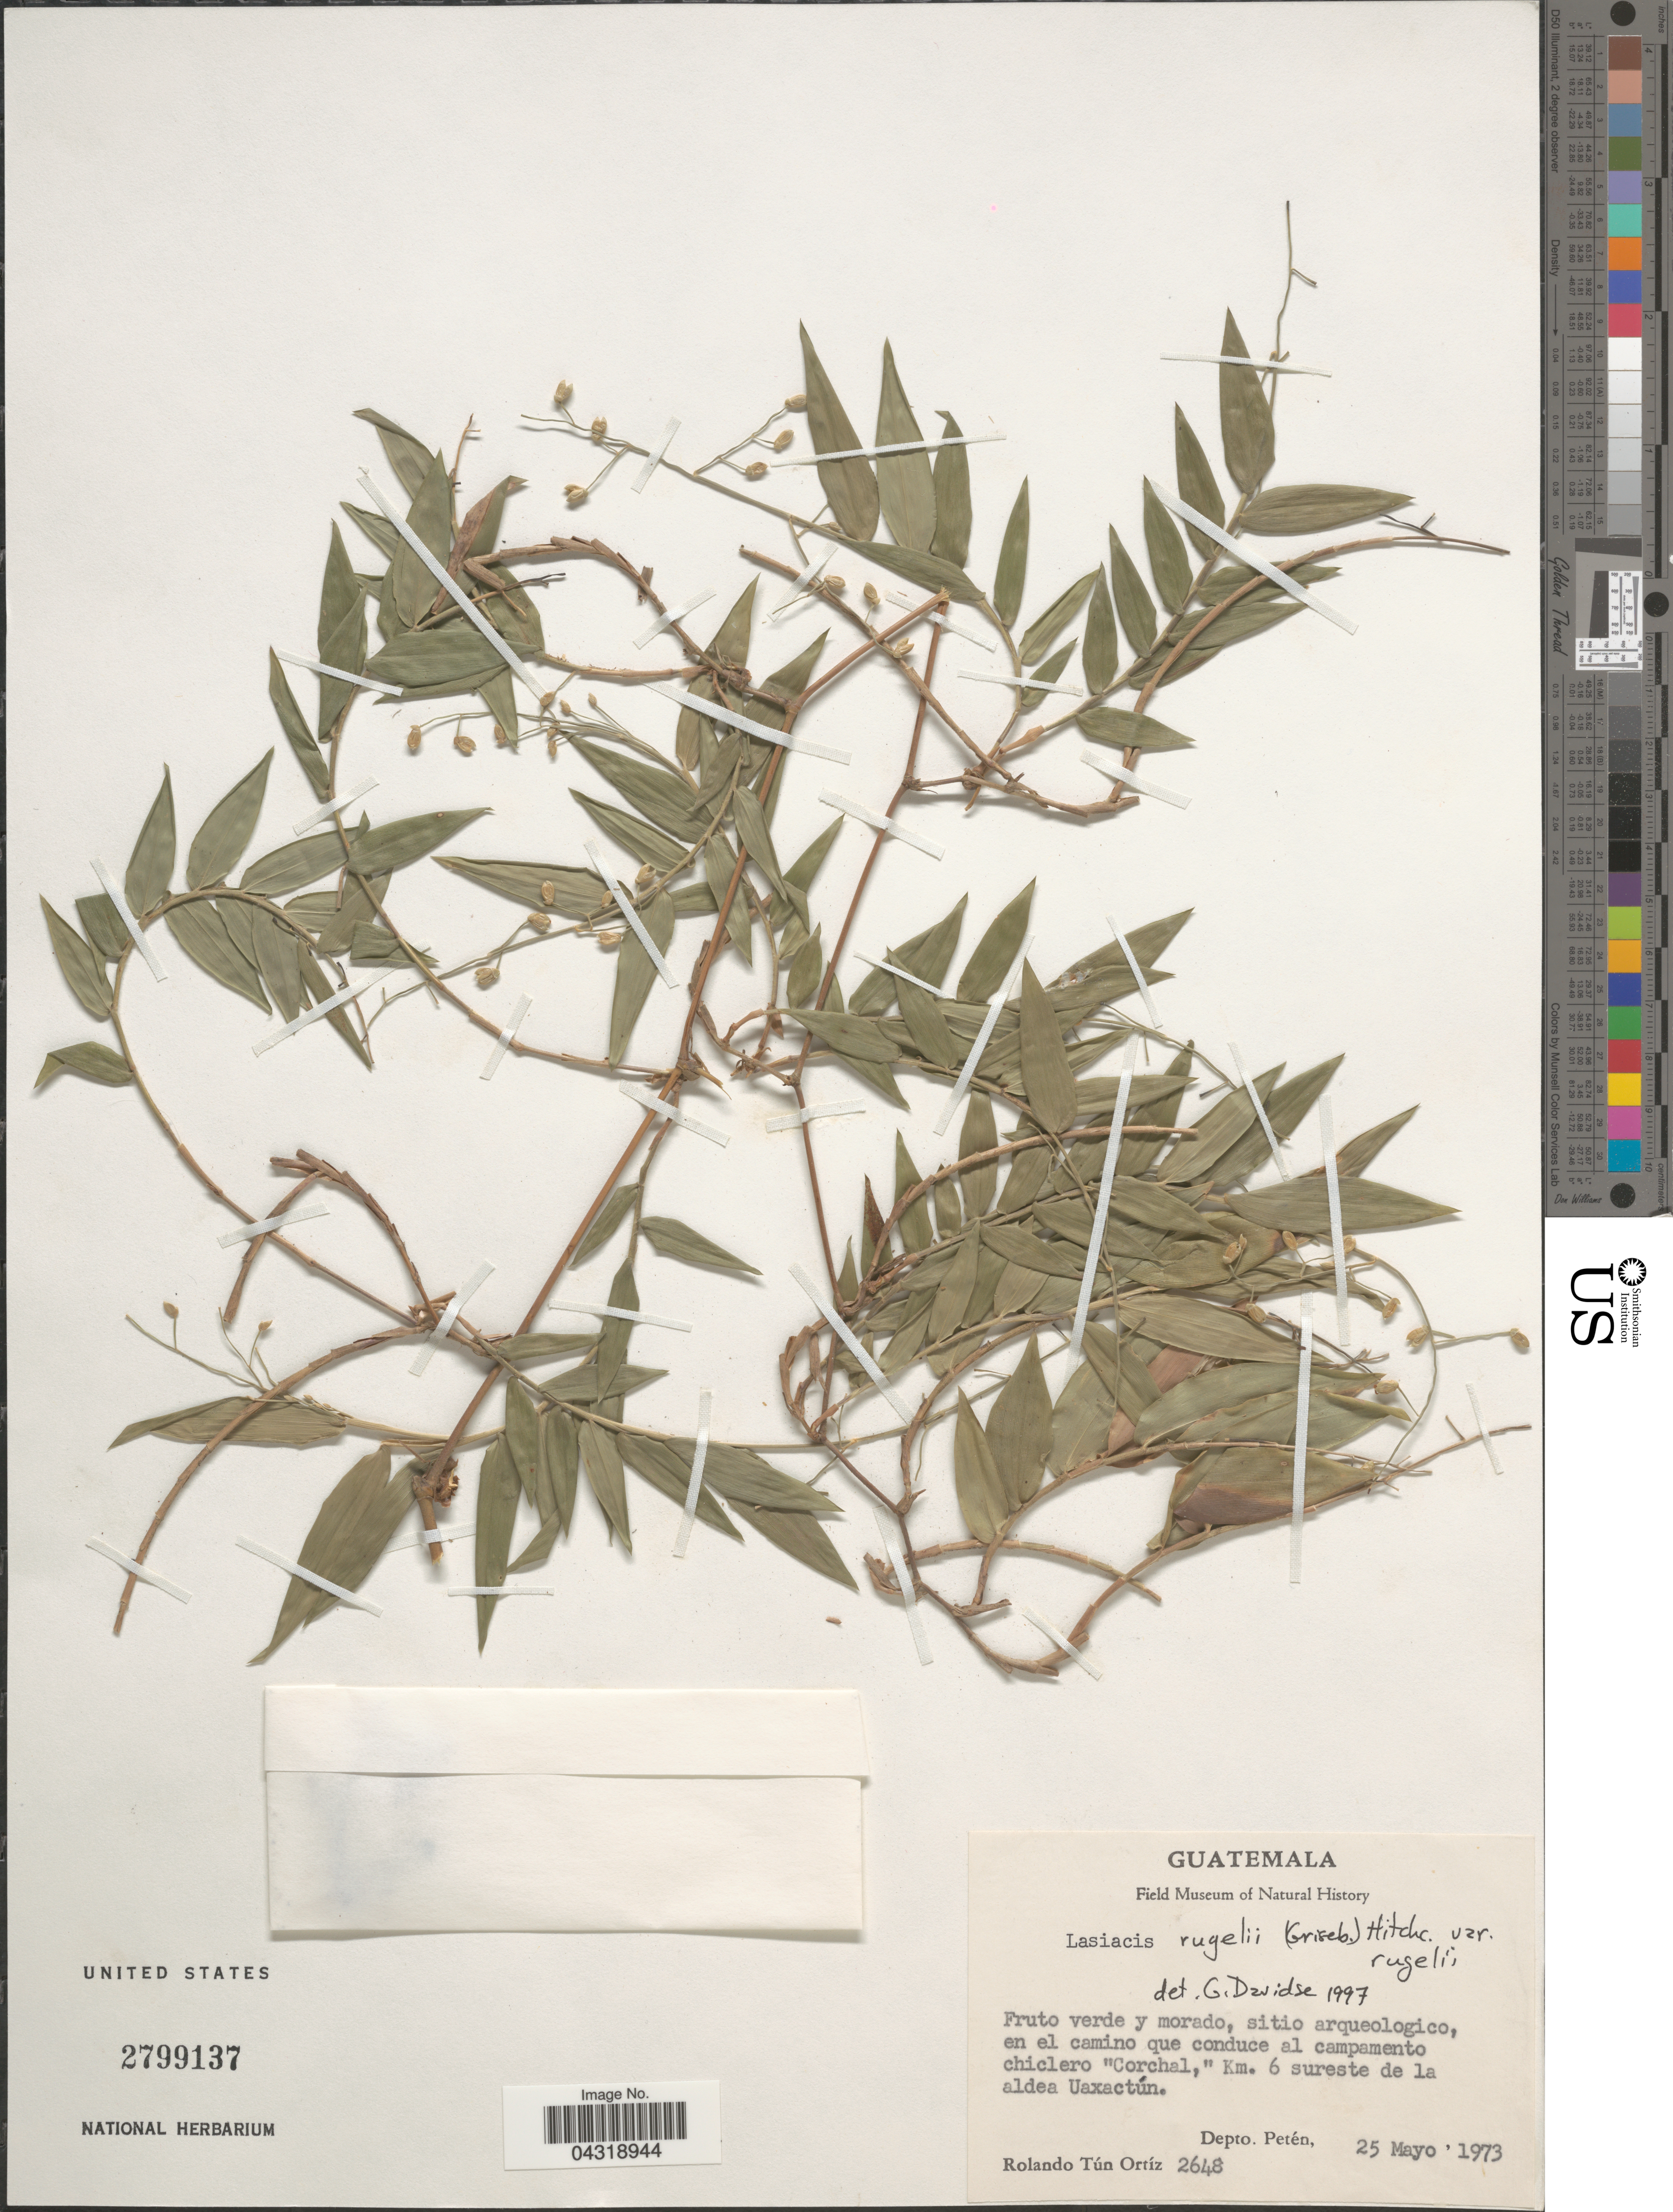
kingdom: Plantae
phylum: Tracheophyta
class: Liliopsida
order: Poales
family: Poaceae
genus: Lasiacis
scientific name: Lasiacis rugelii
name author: (Griseb.) Hitchc.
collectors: R. Ortiz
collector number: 2648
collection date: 1973-05-25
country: Guatemala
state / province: El Peten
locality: En el camino que conduce al campamento chiclero "Corchal," Km. 6 sureste de la aldea Uaxactún. Depto. Petén.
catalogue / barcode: US 2799137